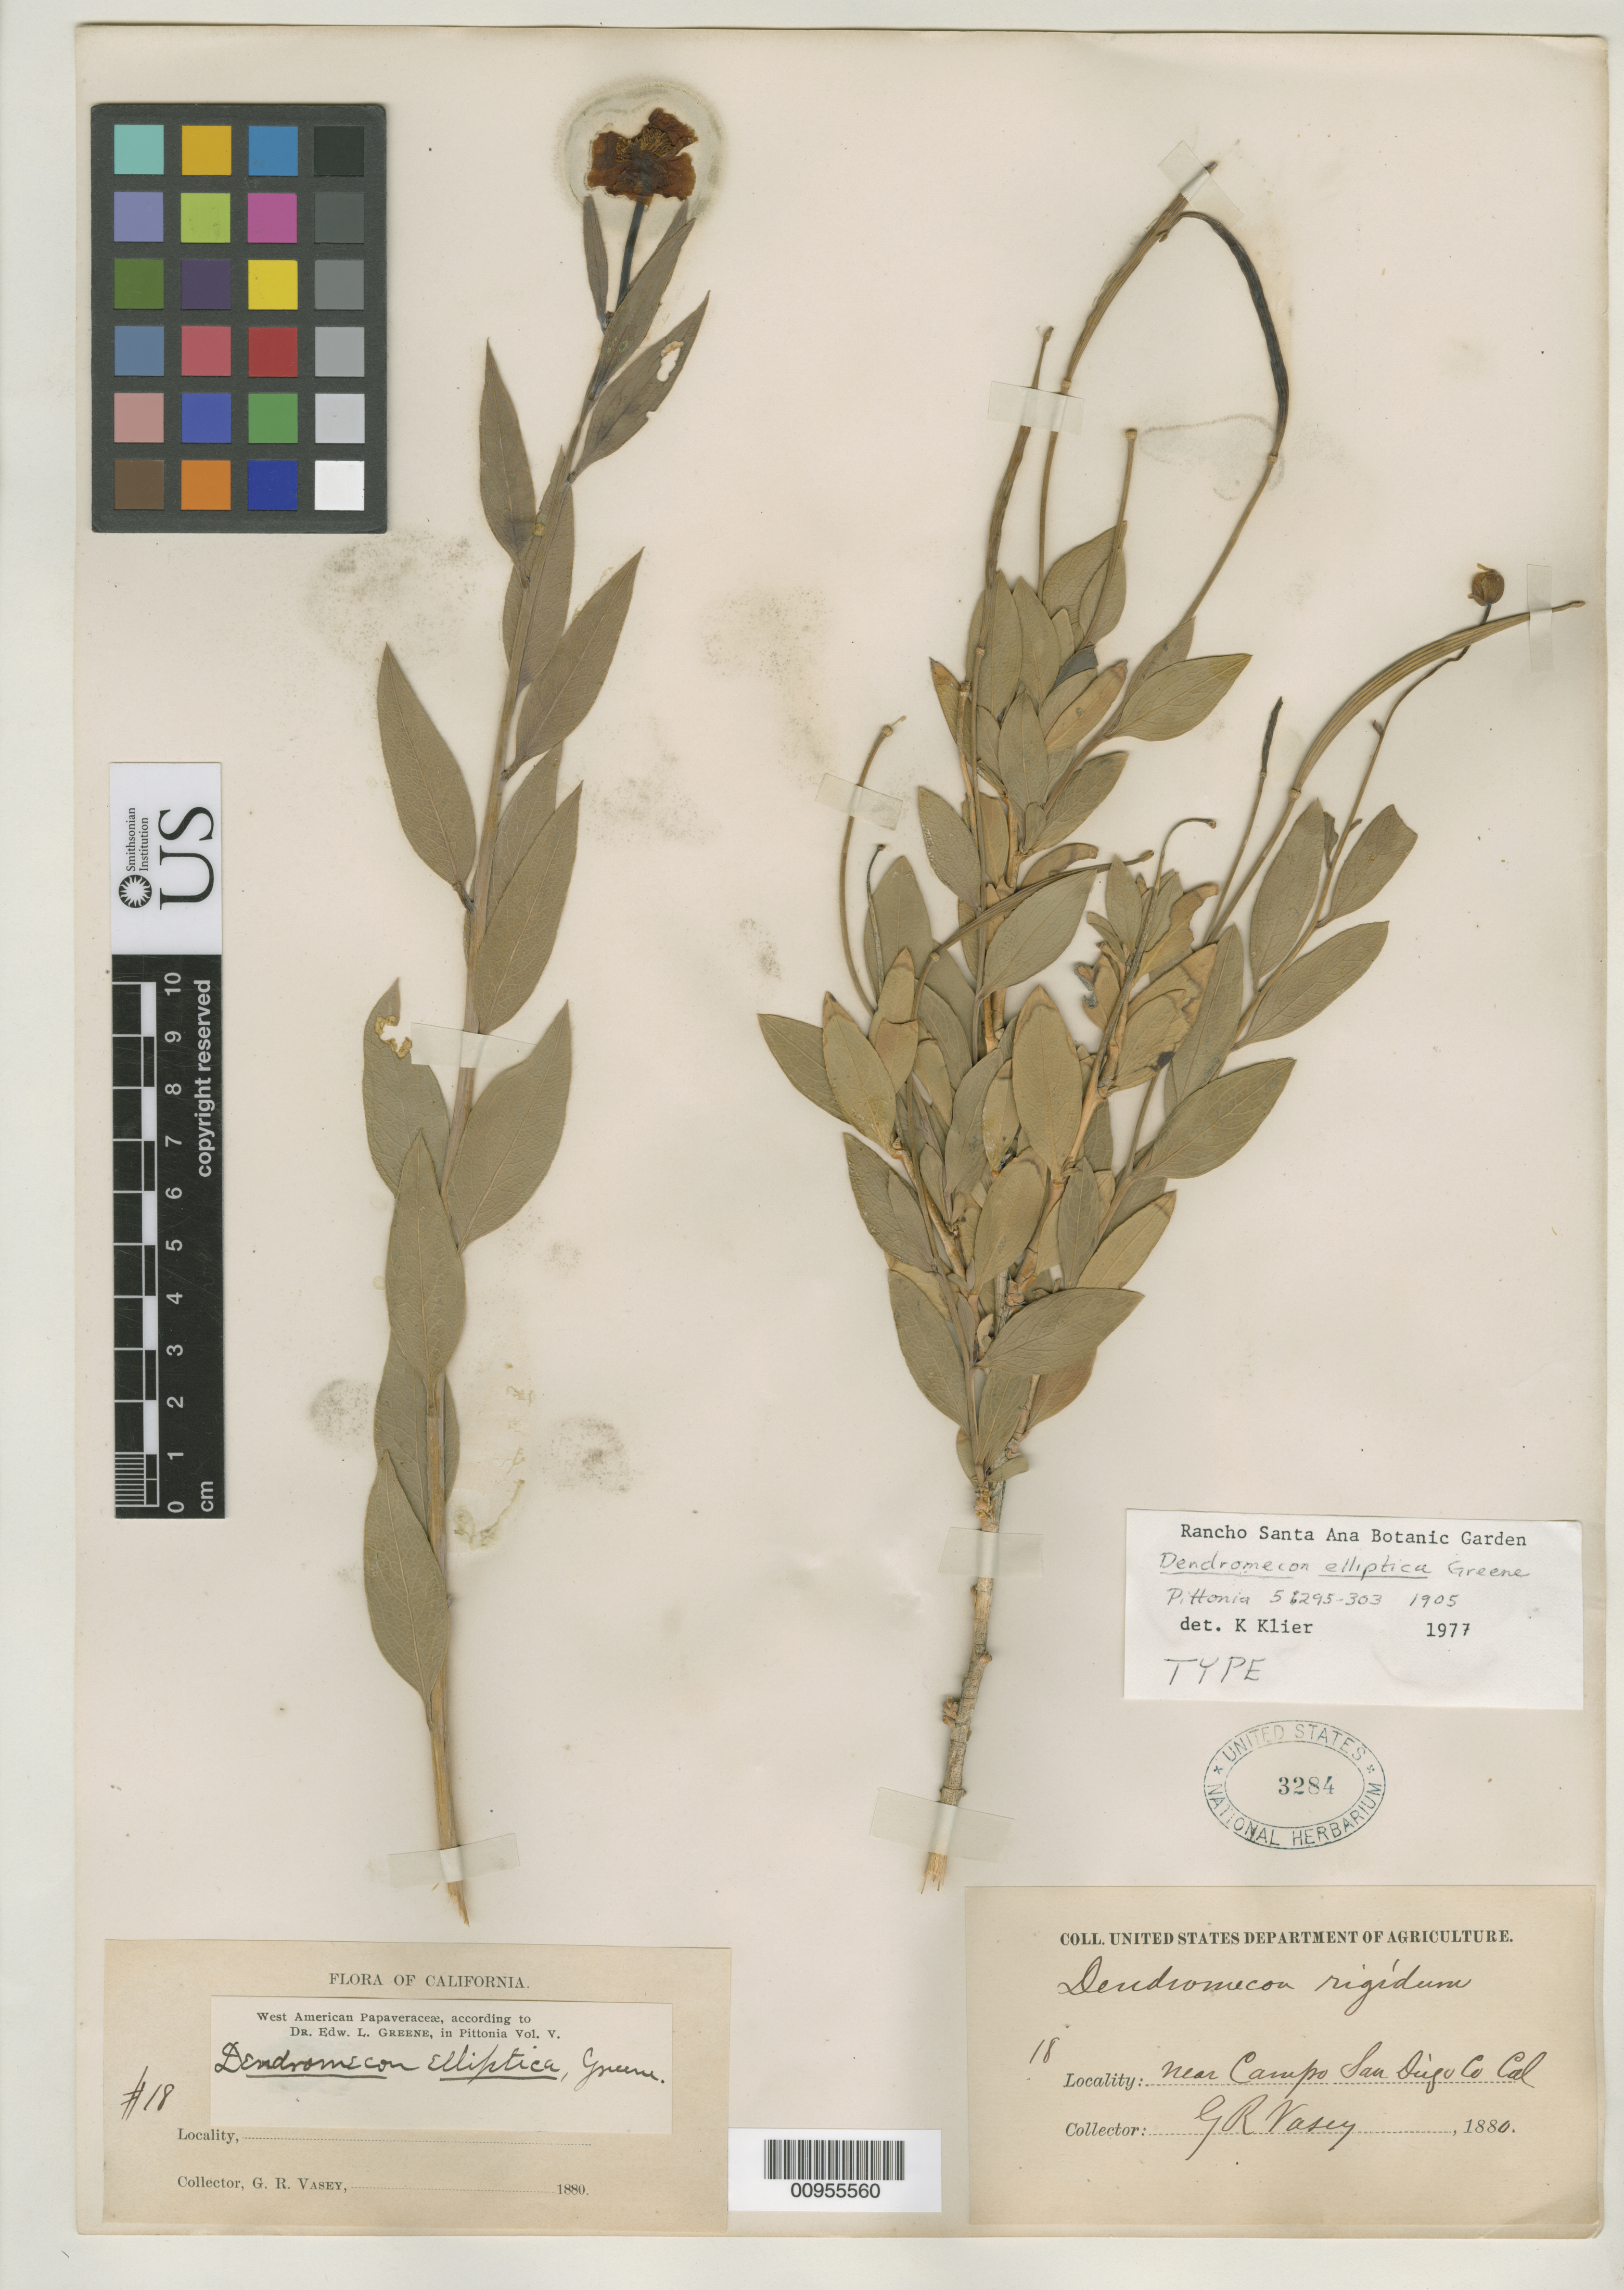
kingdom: Plantae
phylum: Tracheophyta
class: Magnoliopsida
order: Ranunculales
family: Papaveraceae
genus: Dendromecon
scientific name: Dendromecon elliptica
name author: Greene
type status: Syntype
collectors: G. R. Vasey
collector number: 18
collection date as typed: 1880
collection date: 1880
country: United States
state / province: California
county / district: San Diego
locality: Near Campo San Diego Co Cal.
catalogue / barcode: US 3284